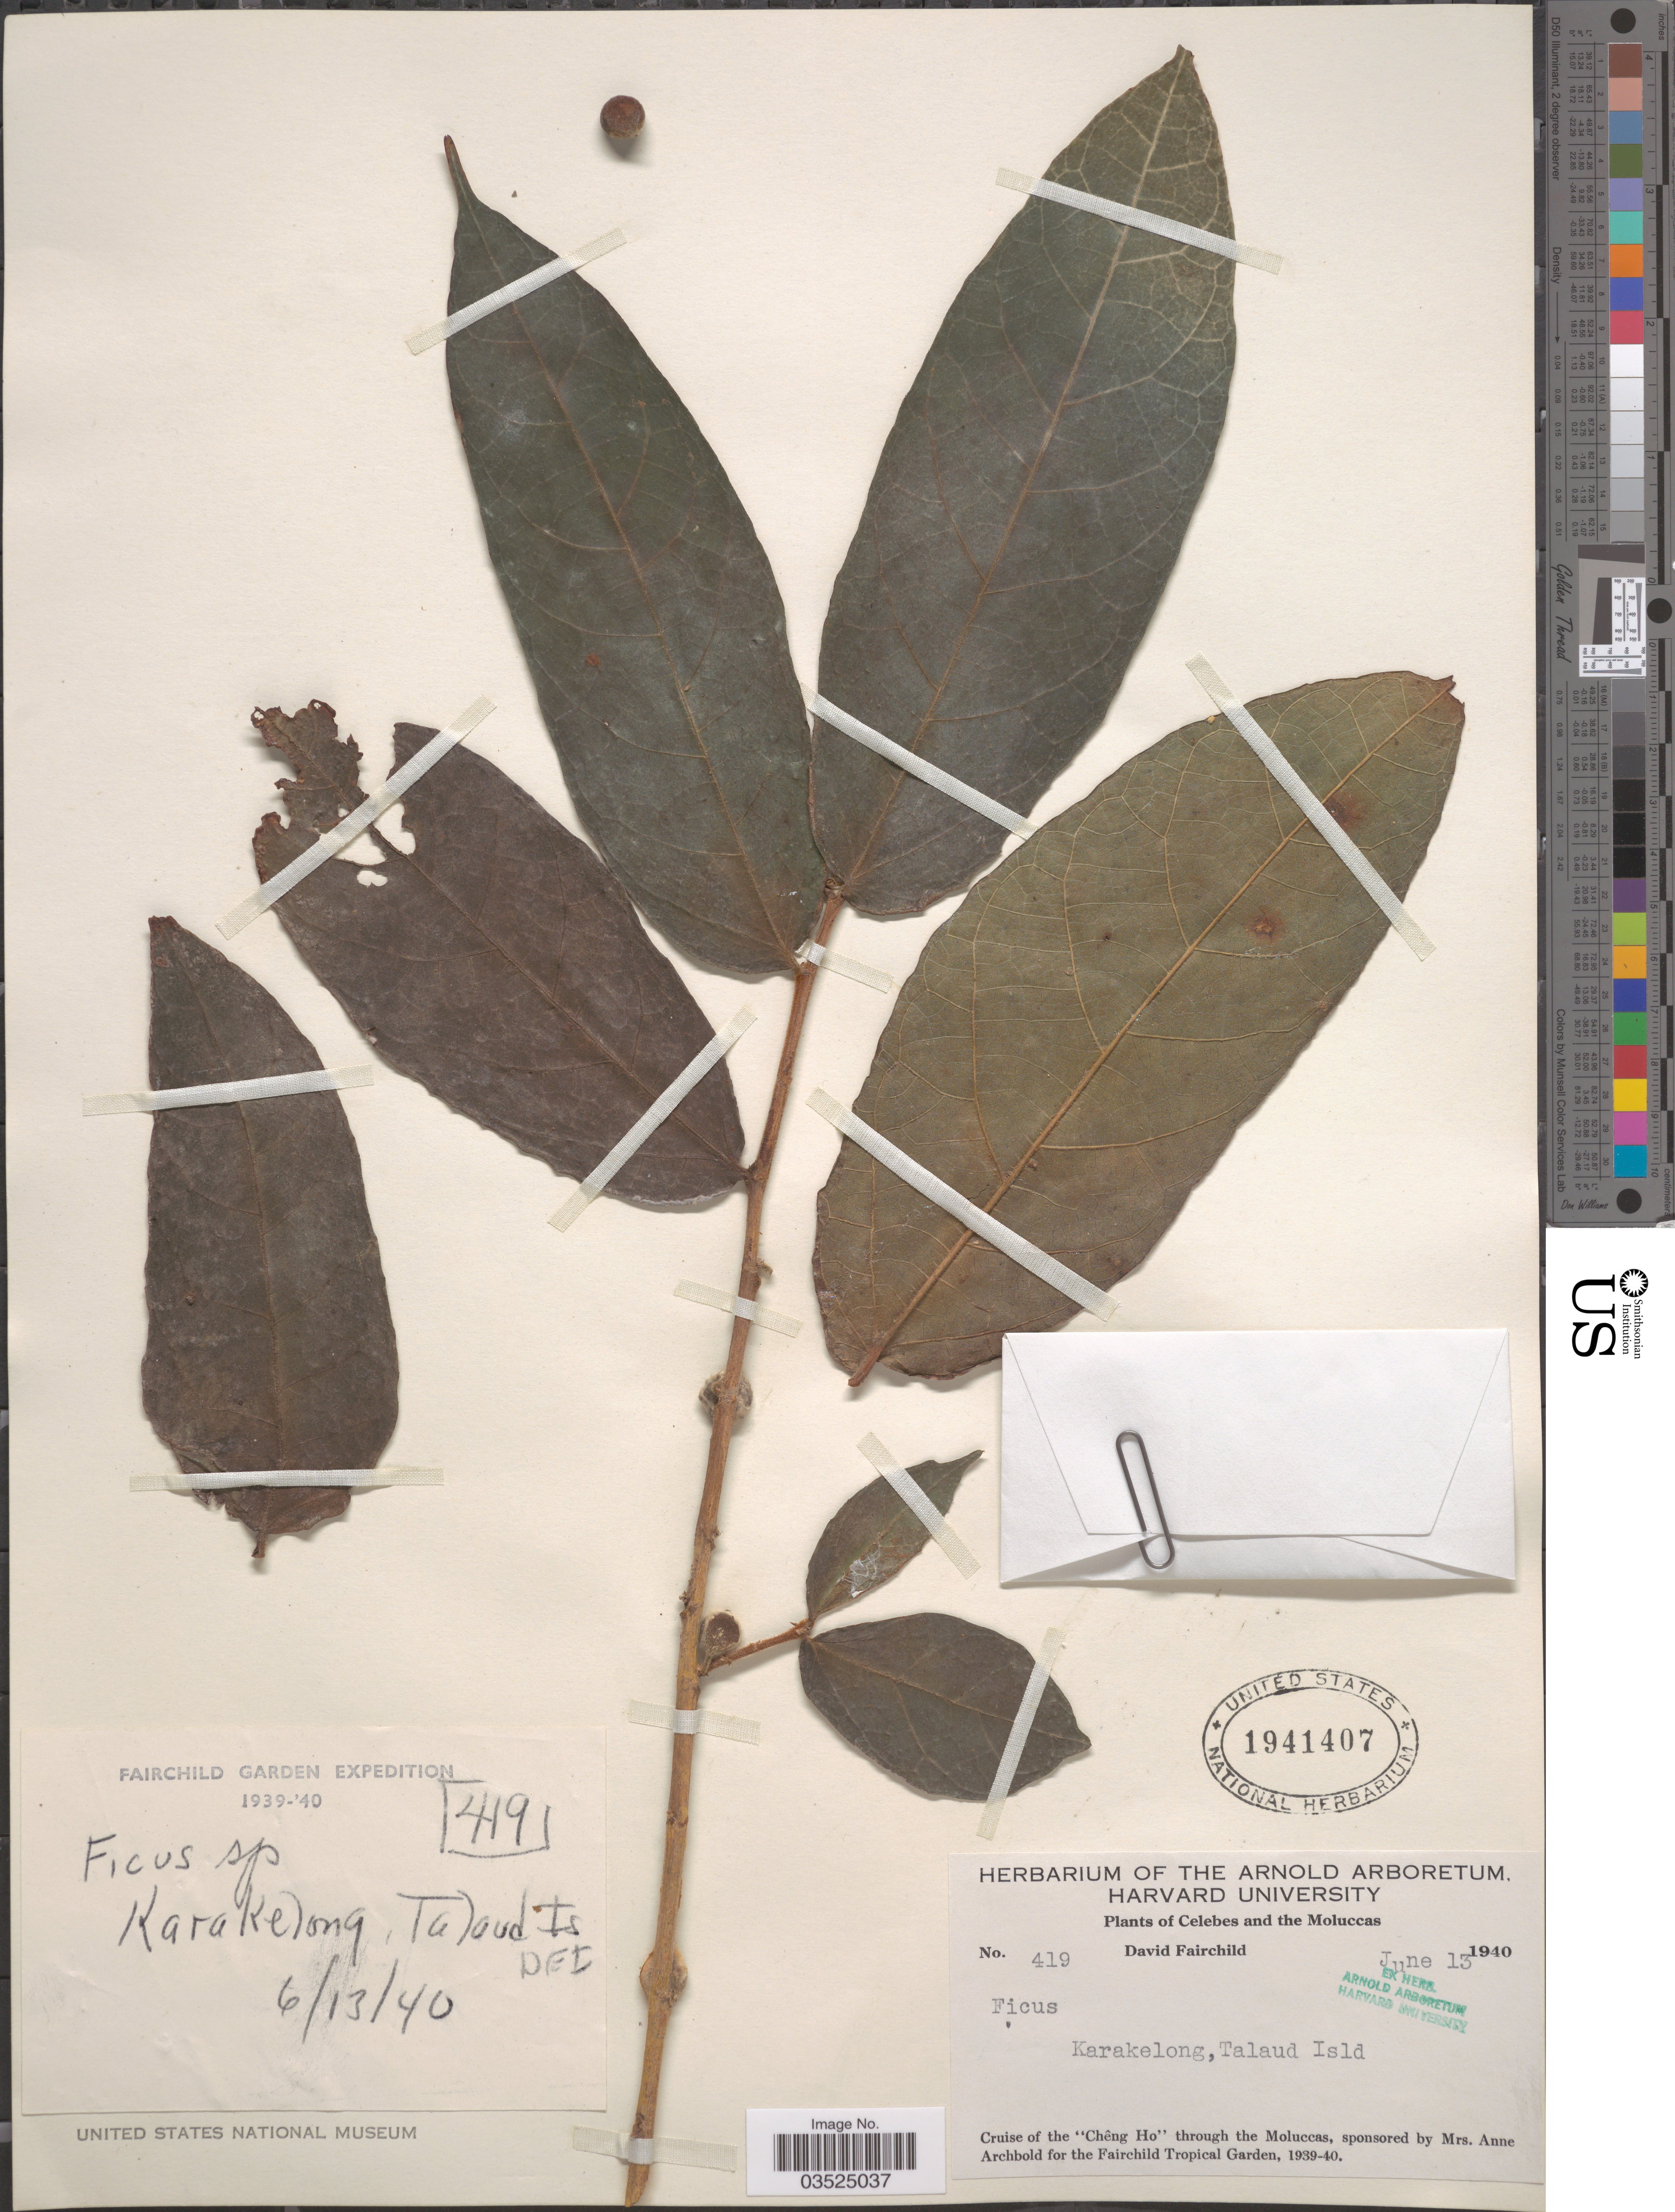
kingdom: Plantae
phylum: Tracheophyta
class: Magnoliopsida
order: Rosales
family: Moraceae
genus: Ficus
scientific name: Ficus sp.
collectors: D. Fairchild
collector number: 419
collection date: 1940-06-13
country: Indonesia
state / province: Maluku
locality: Celebes and the Moluccas. Karakelong, Talaud Isld. DEI*.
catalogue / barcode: US 1941407